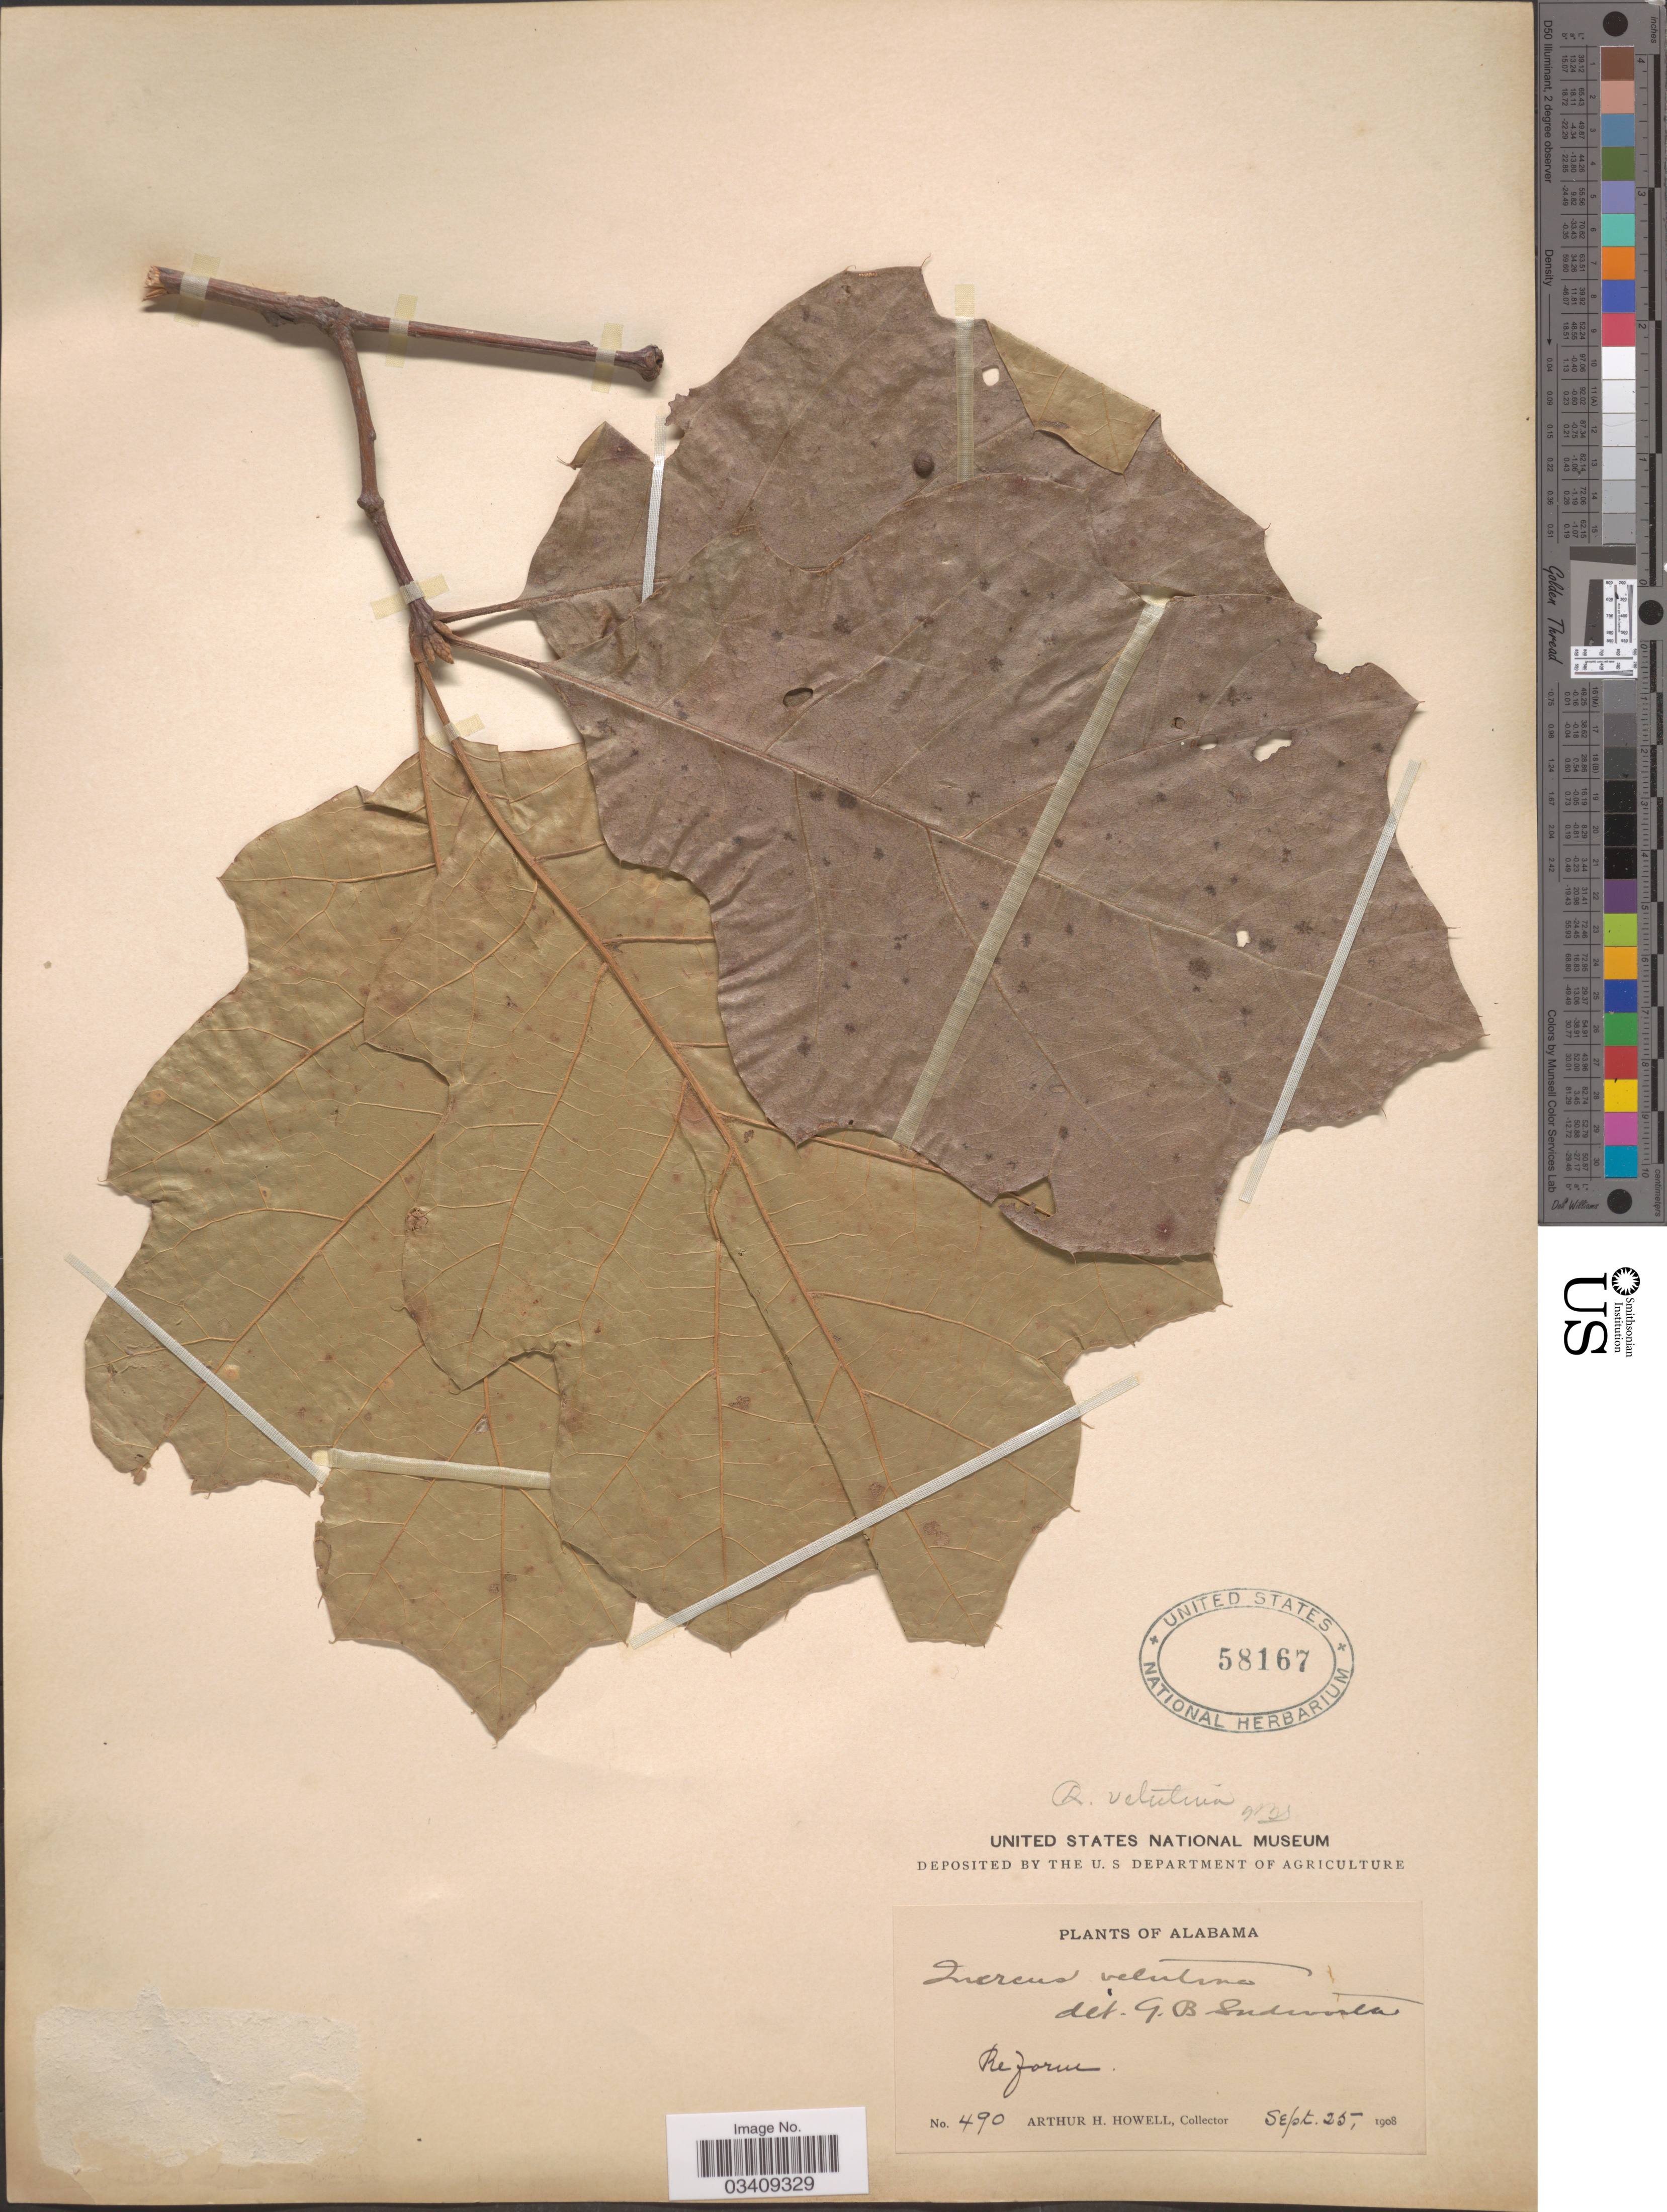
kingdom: Plantae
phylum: Tracheophyta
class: Magnoliopsida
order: Fagales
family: Fagaceae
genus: Quercus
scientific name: Quercus velutina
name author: Lam.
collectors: A. Howell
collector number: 490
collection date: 1908-09-25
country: United States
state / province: Alabama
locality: Reform.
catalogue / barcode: US 58167